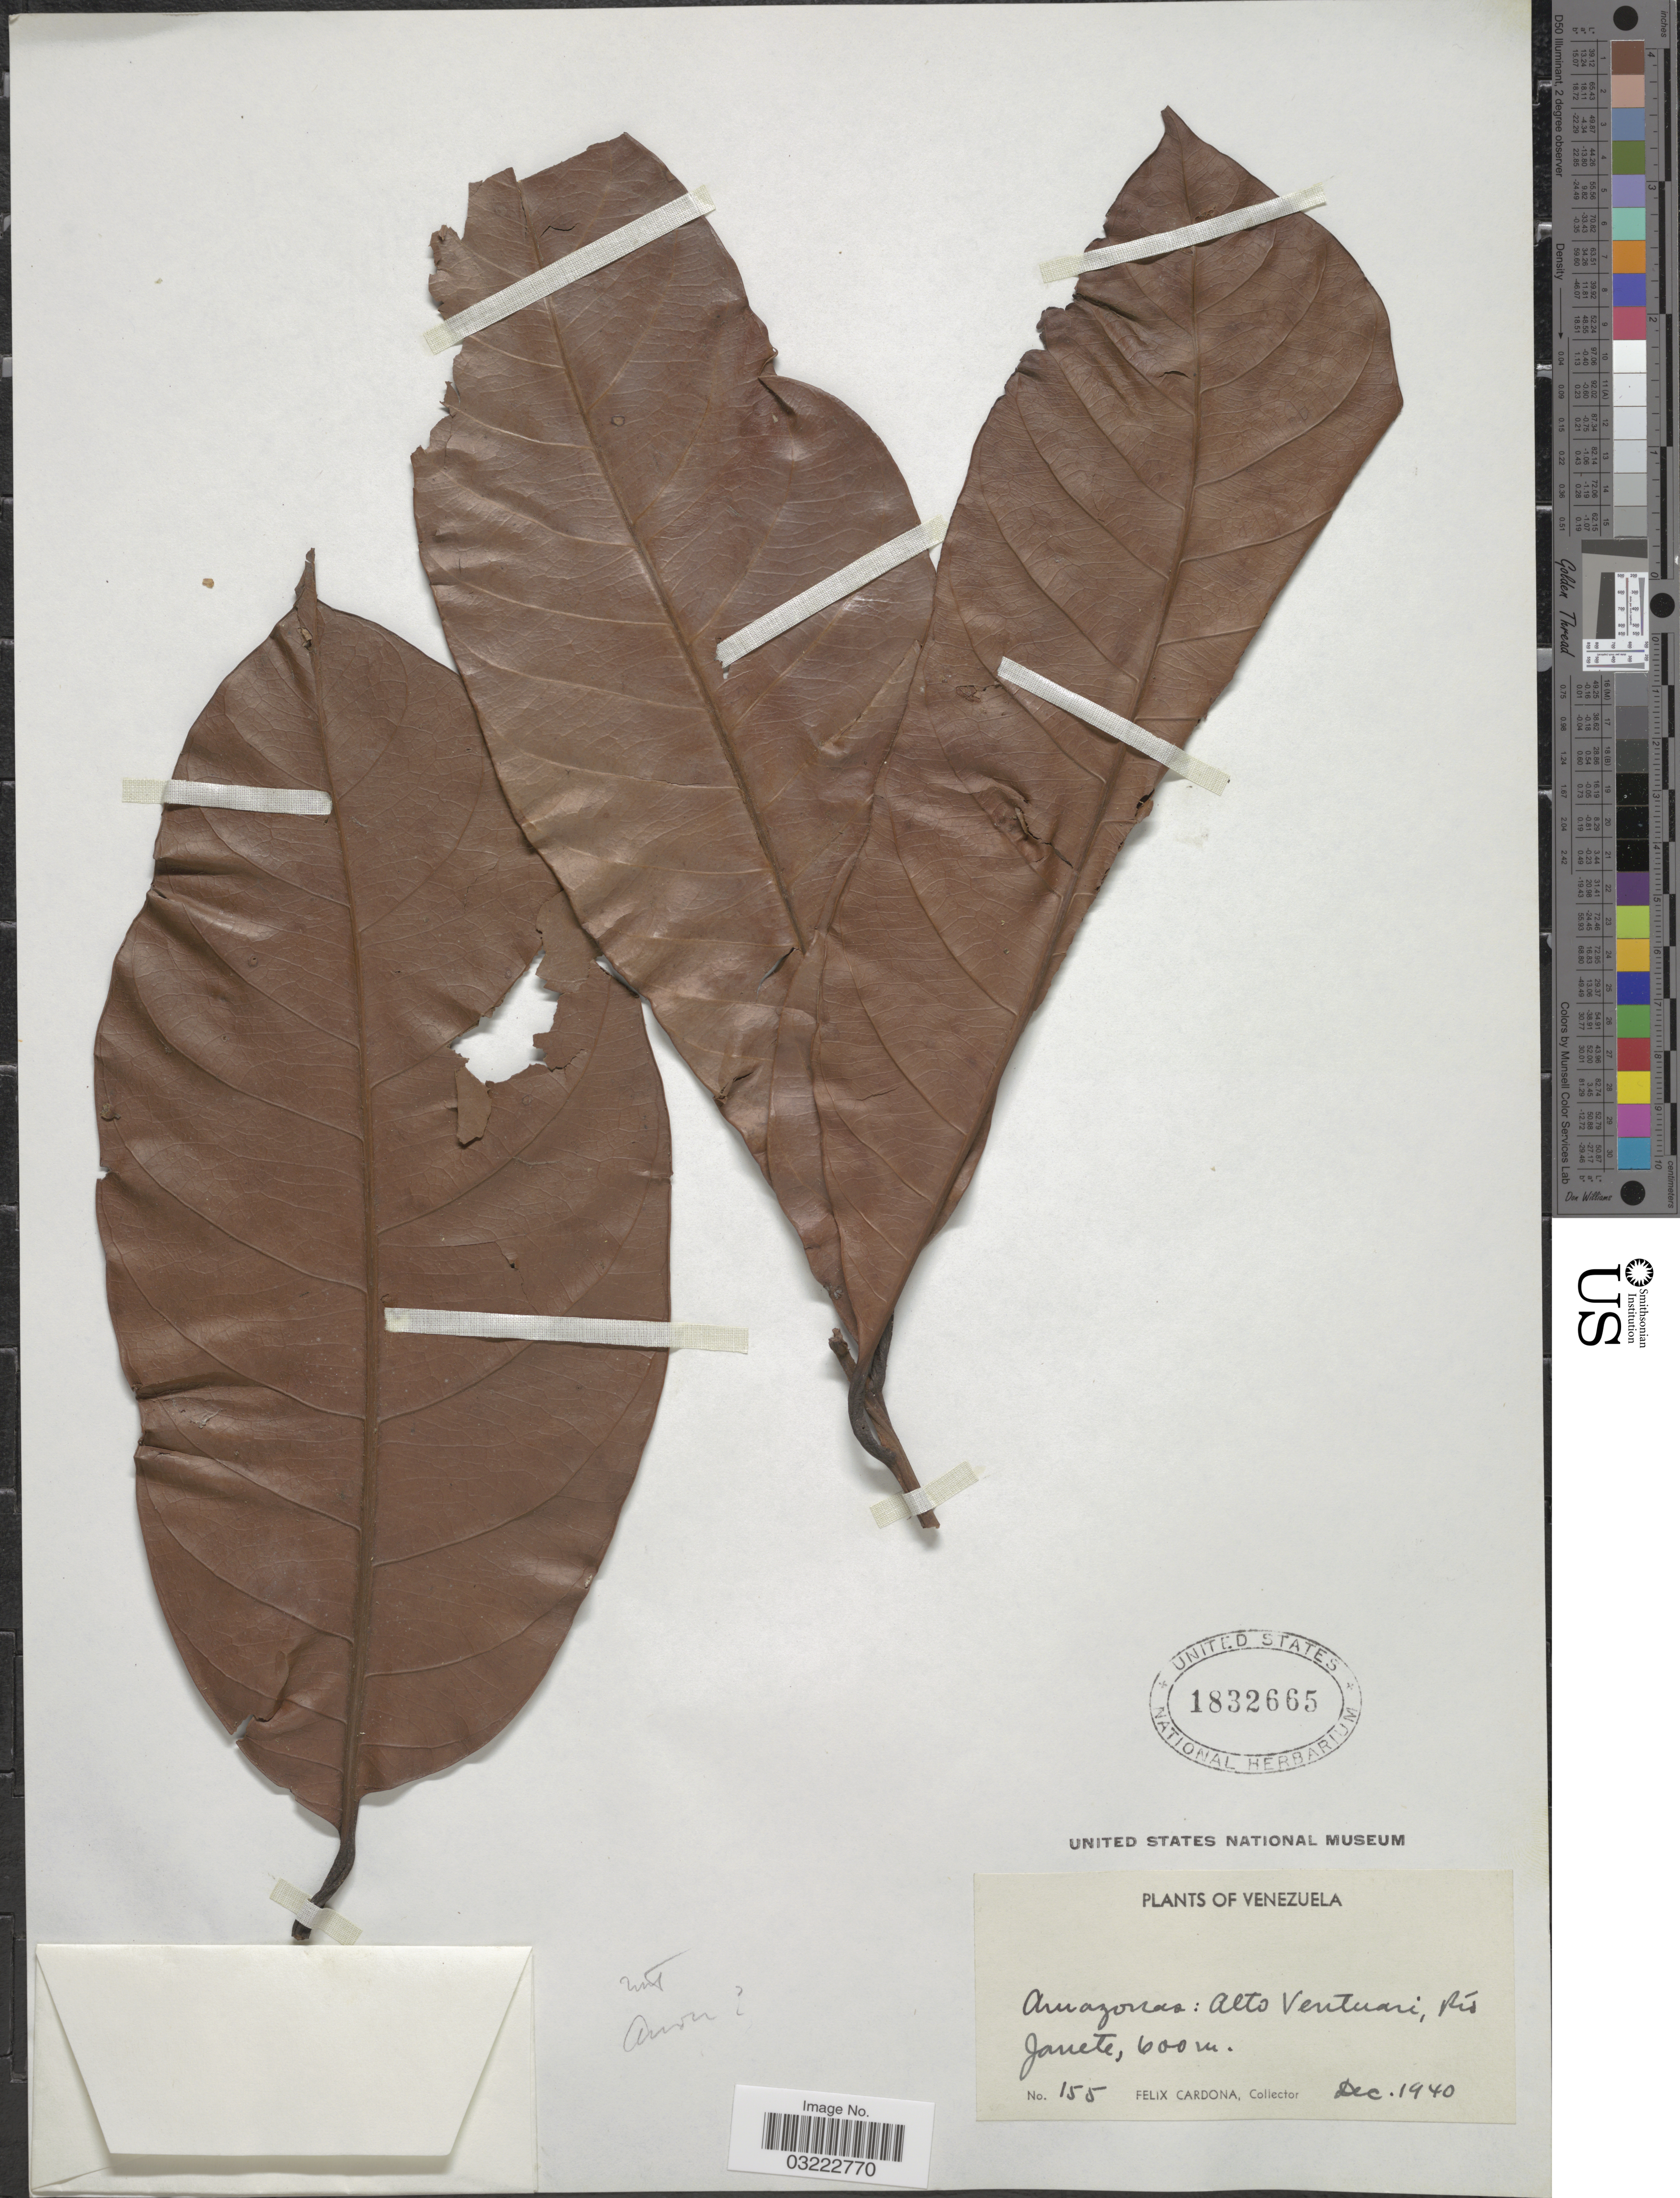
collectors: F. Cardona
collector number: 155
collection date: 1940-12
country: Venezuela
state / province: Amazonas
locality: Alto Ventuari, Río Janete.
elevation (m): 600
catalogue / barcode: US 1832665